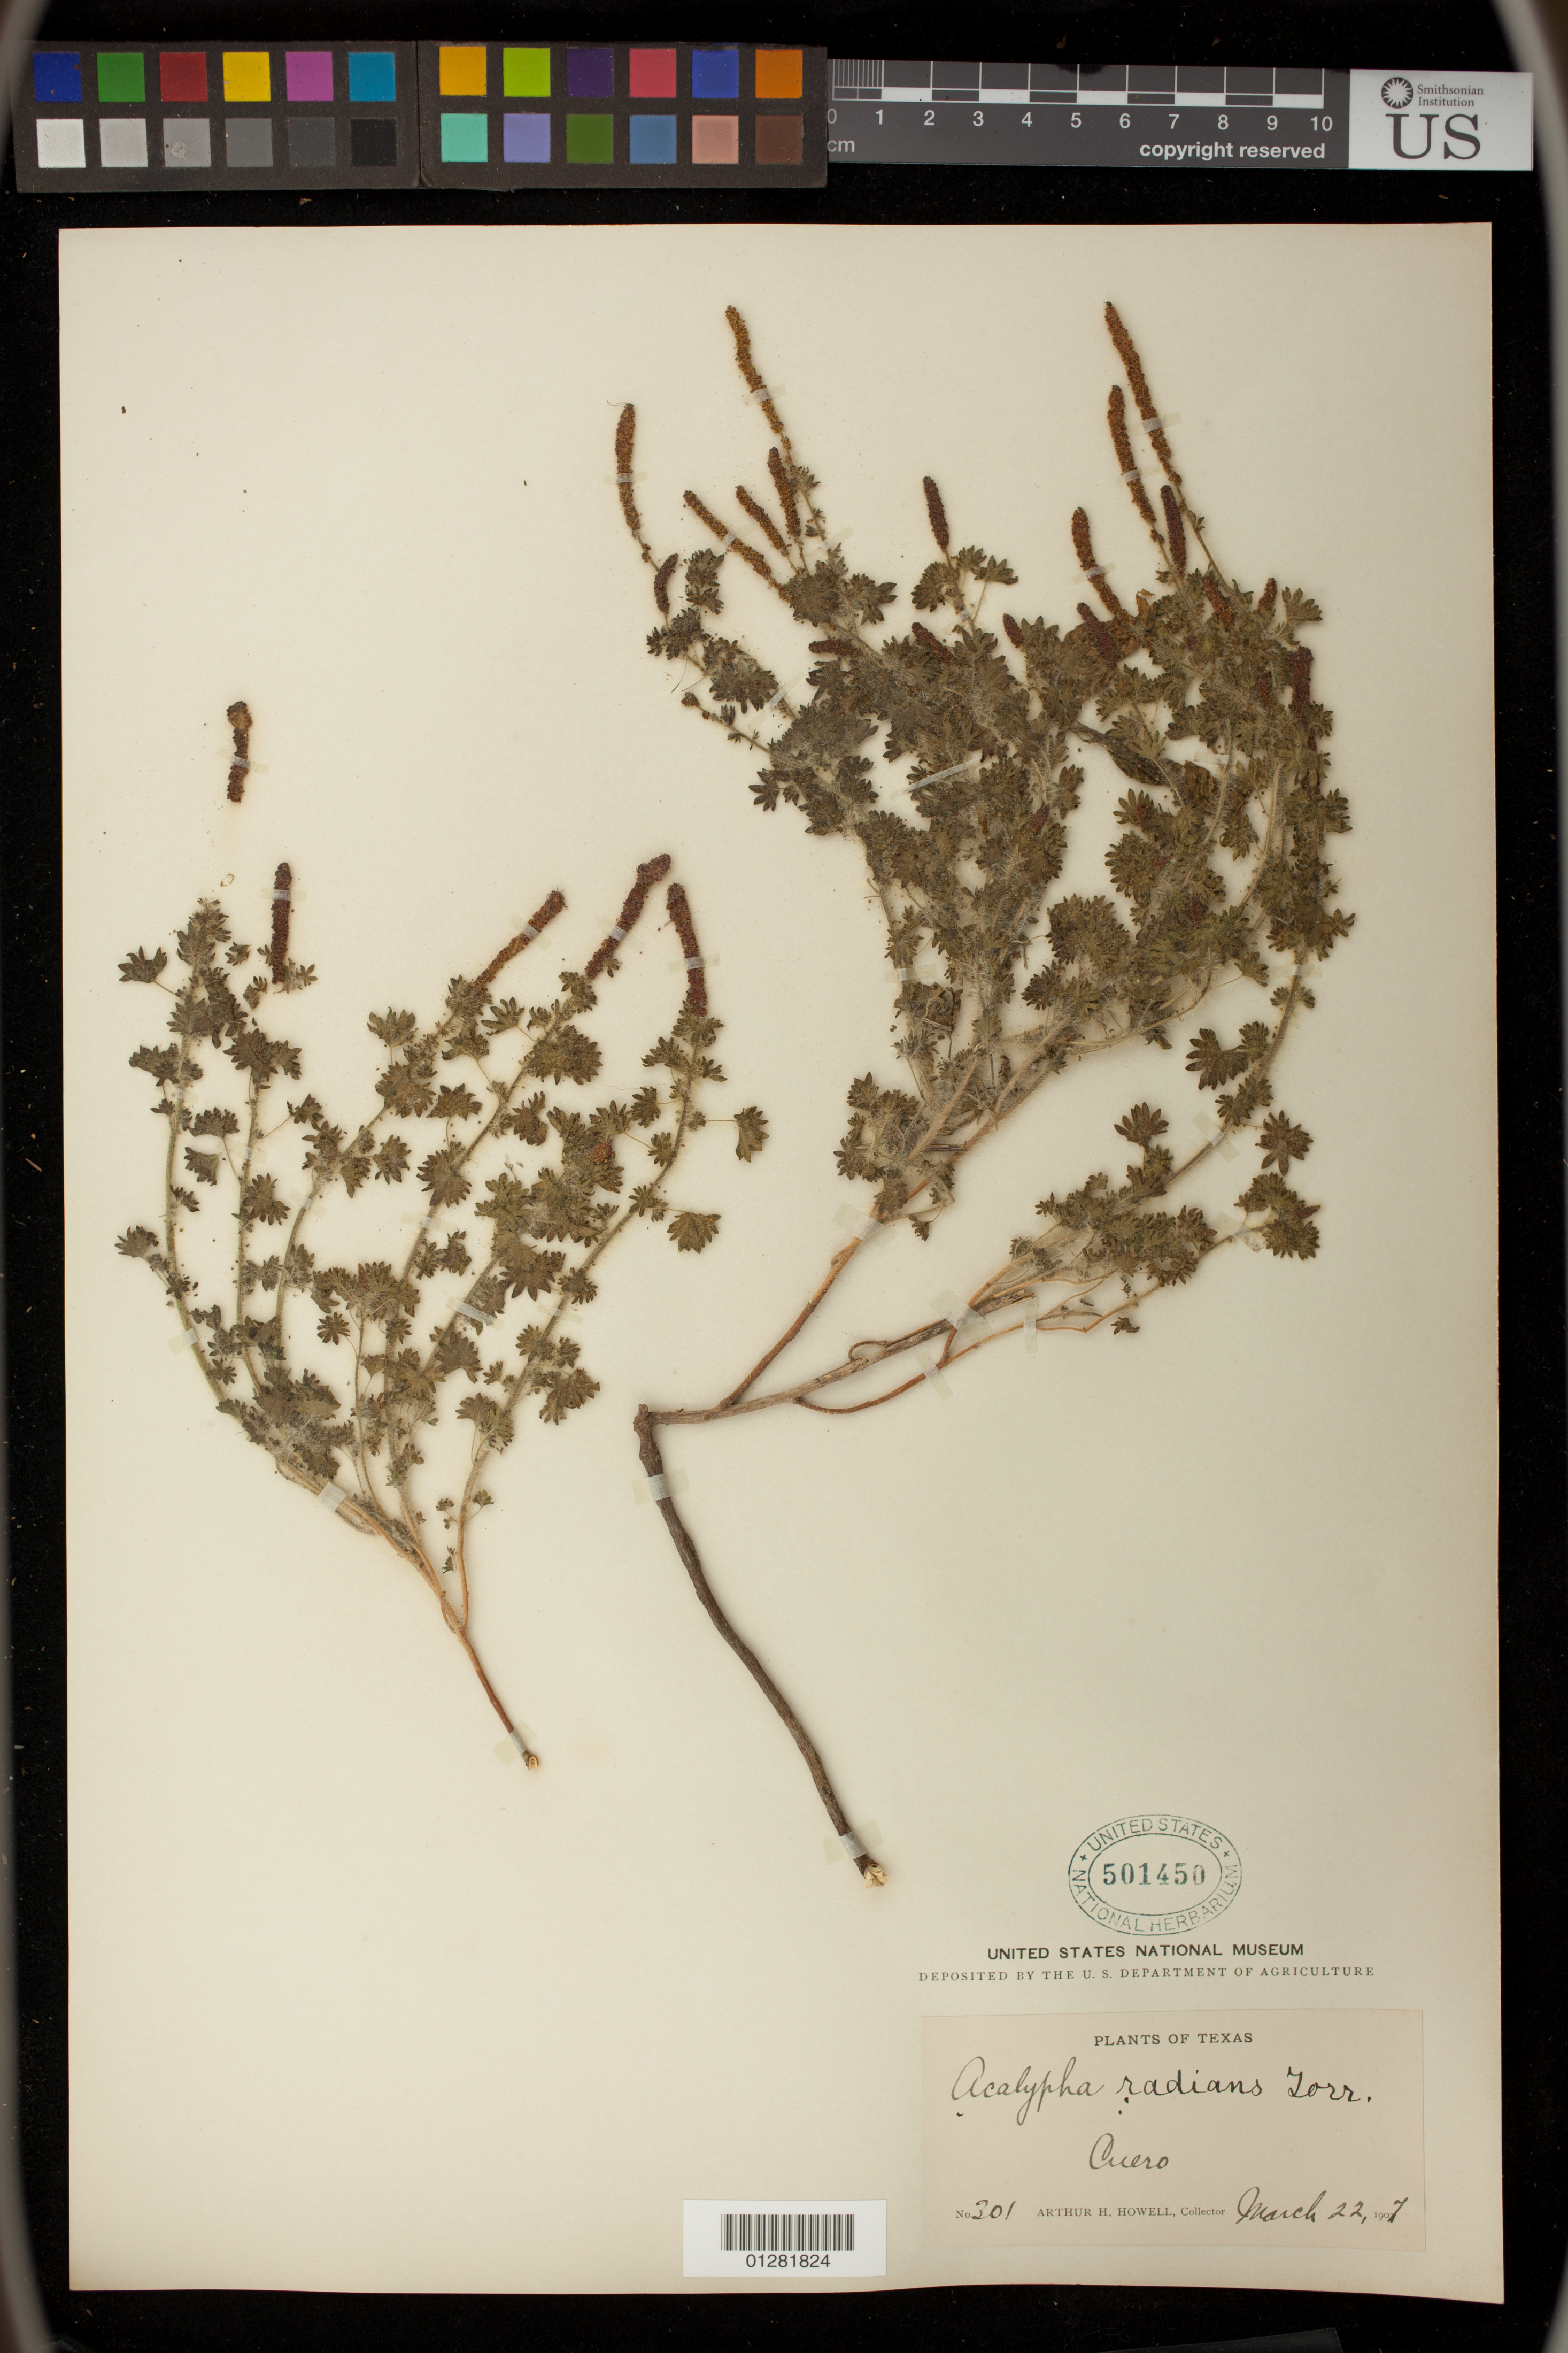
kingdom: Plantae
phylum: Tracheophyta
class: Magnoliopsida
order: Malpighiales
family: Euphorbiaceae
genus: Acalypha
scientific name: Acalypha radians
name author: Torr.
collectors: A. H. Howell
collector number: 301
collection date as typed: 22 Mar 1907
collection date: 1907-03-22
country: United States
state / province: Texas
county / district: Dewitt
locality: Cuero.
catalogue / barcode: US 501450